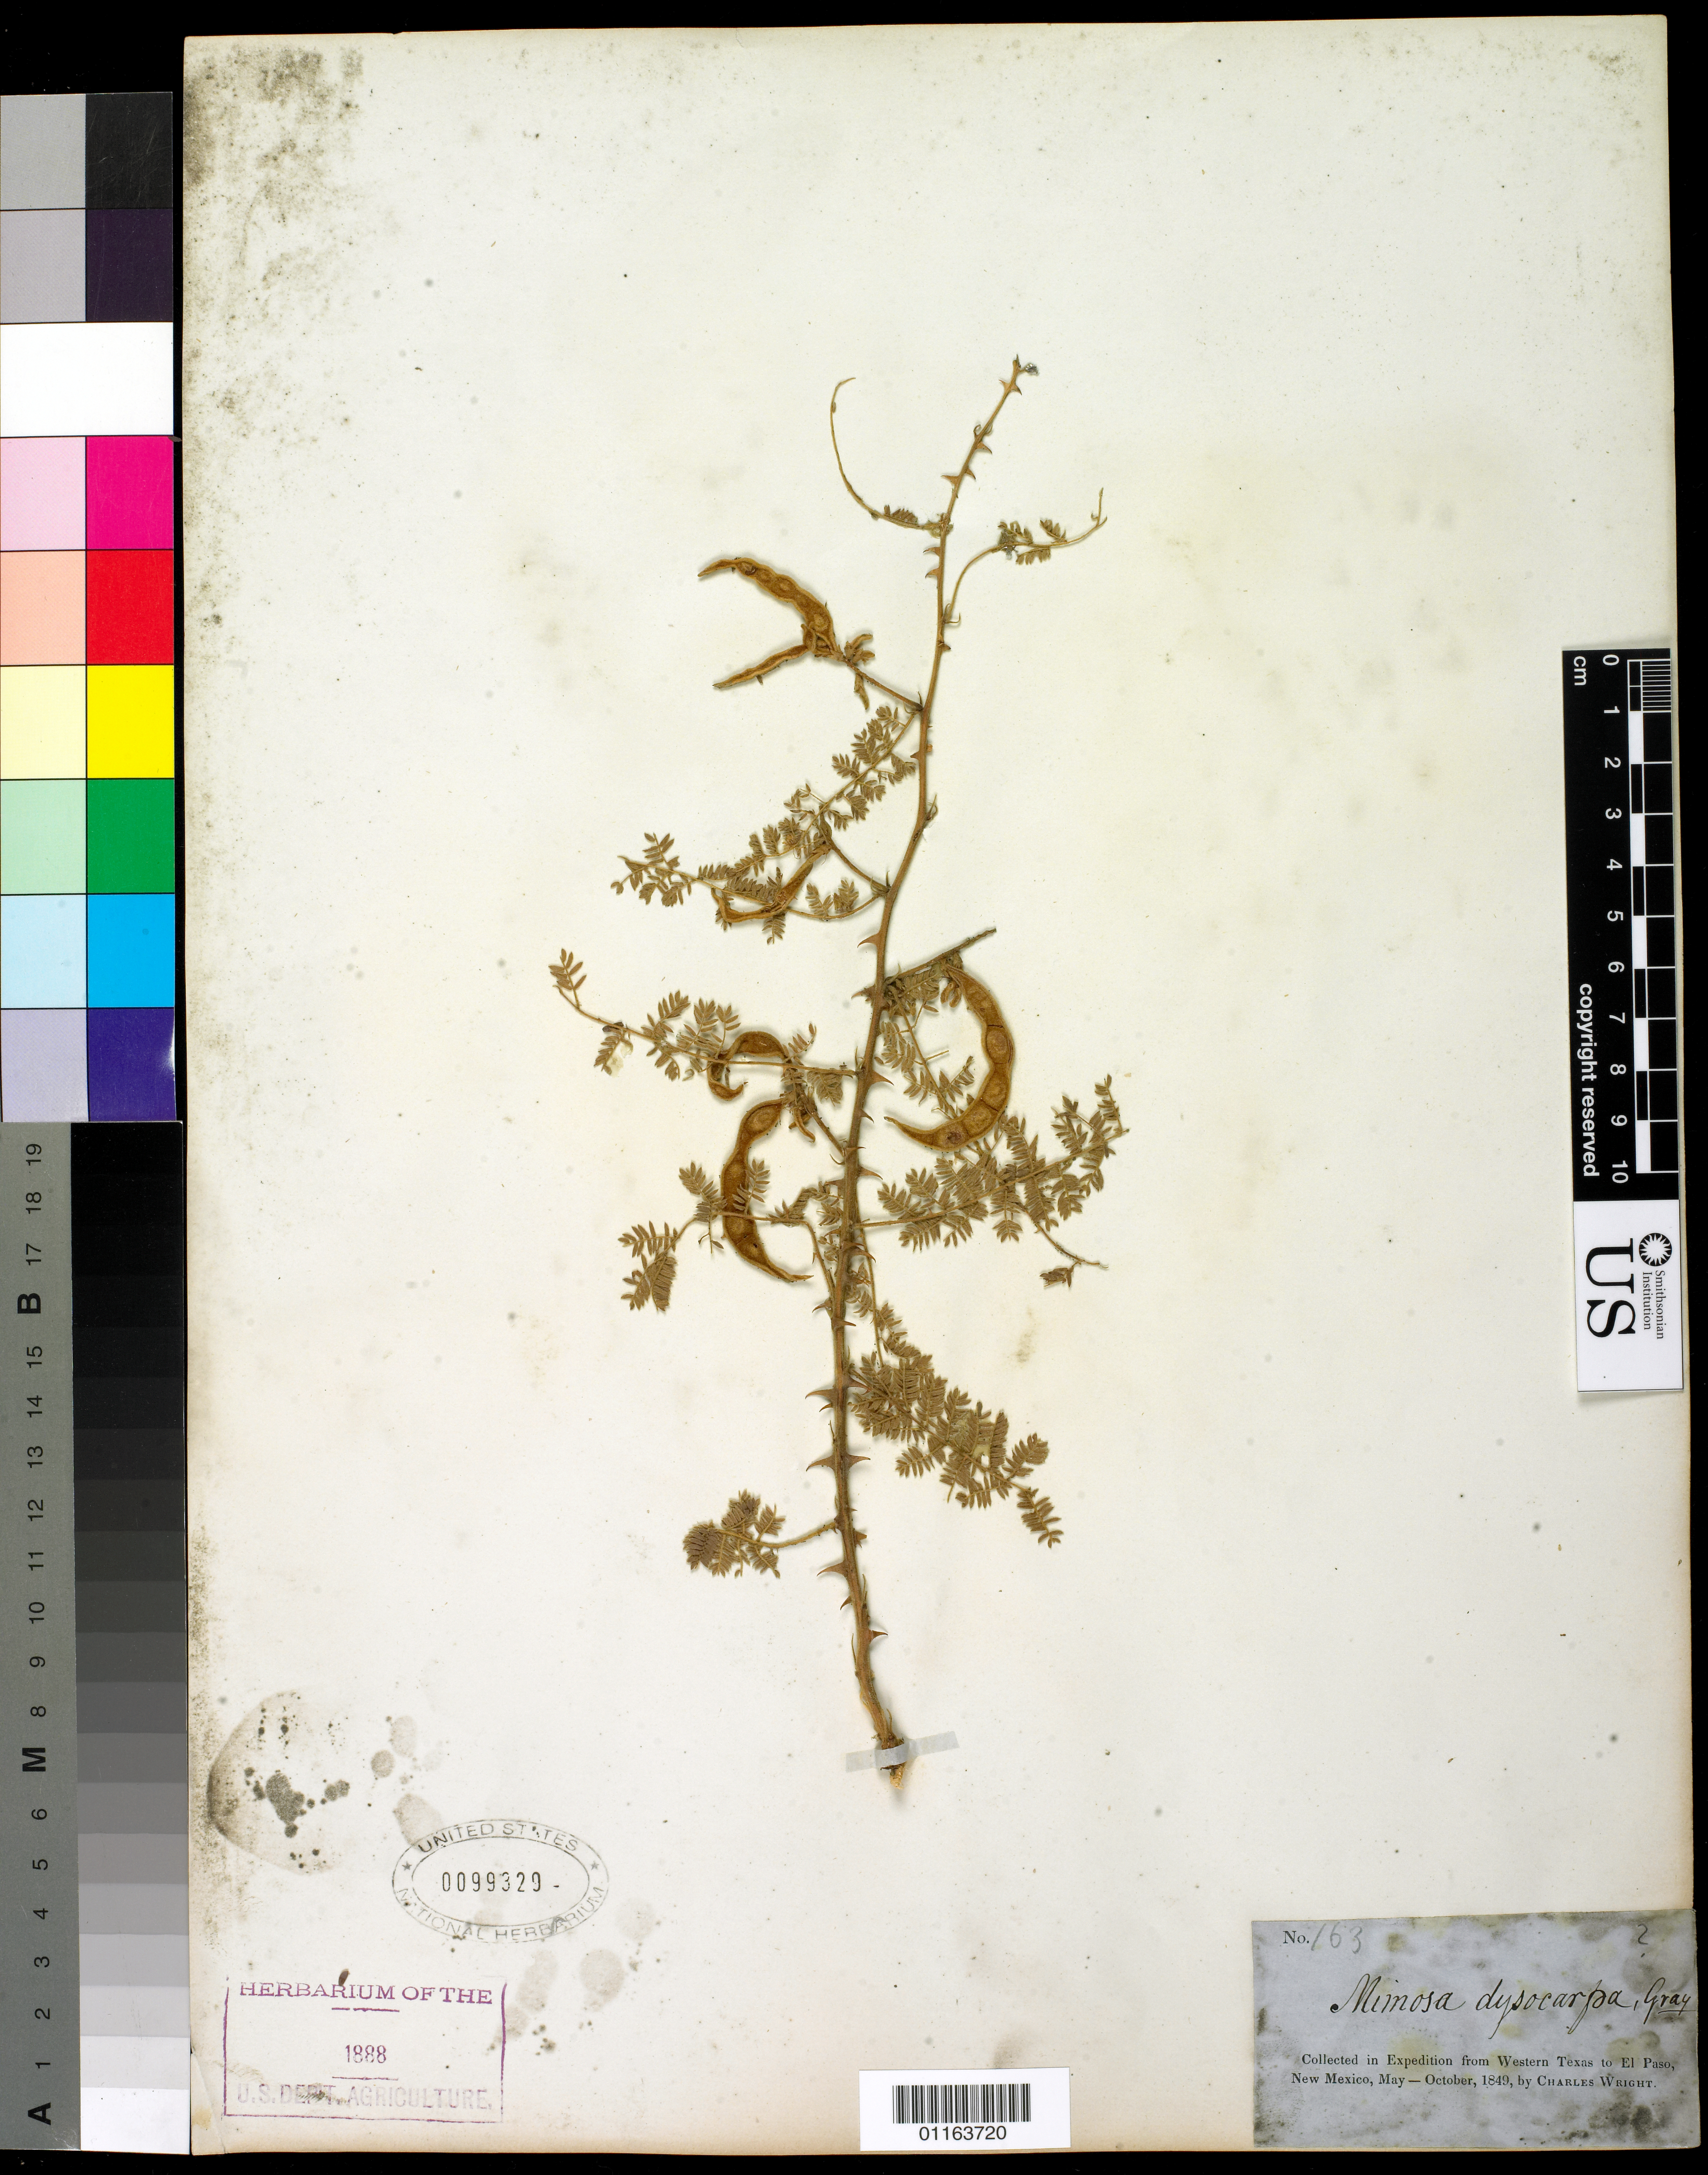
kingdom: Plantae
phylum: Tracheophyta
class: Magnoliopsida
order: Fabales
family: Fabaceae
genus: Mimosa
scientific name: Mimosa dysocarpa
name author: Benth. ex A. Gray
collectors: C. Wright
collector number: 163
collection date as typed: May 1849 to -- Oct 1849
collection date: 1849-05/1849-10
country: United States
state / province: New Mexico / Texas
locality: W Texas to El Paso, New Mexico.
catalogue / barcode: US 99329